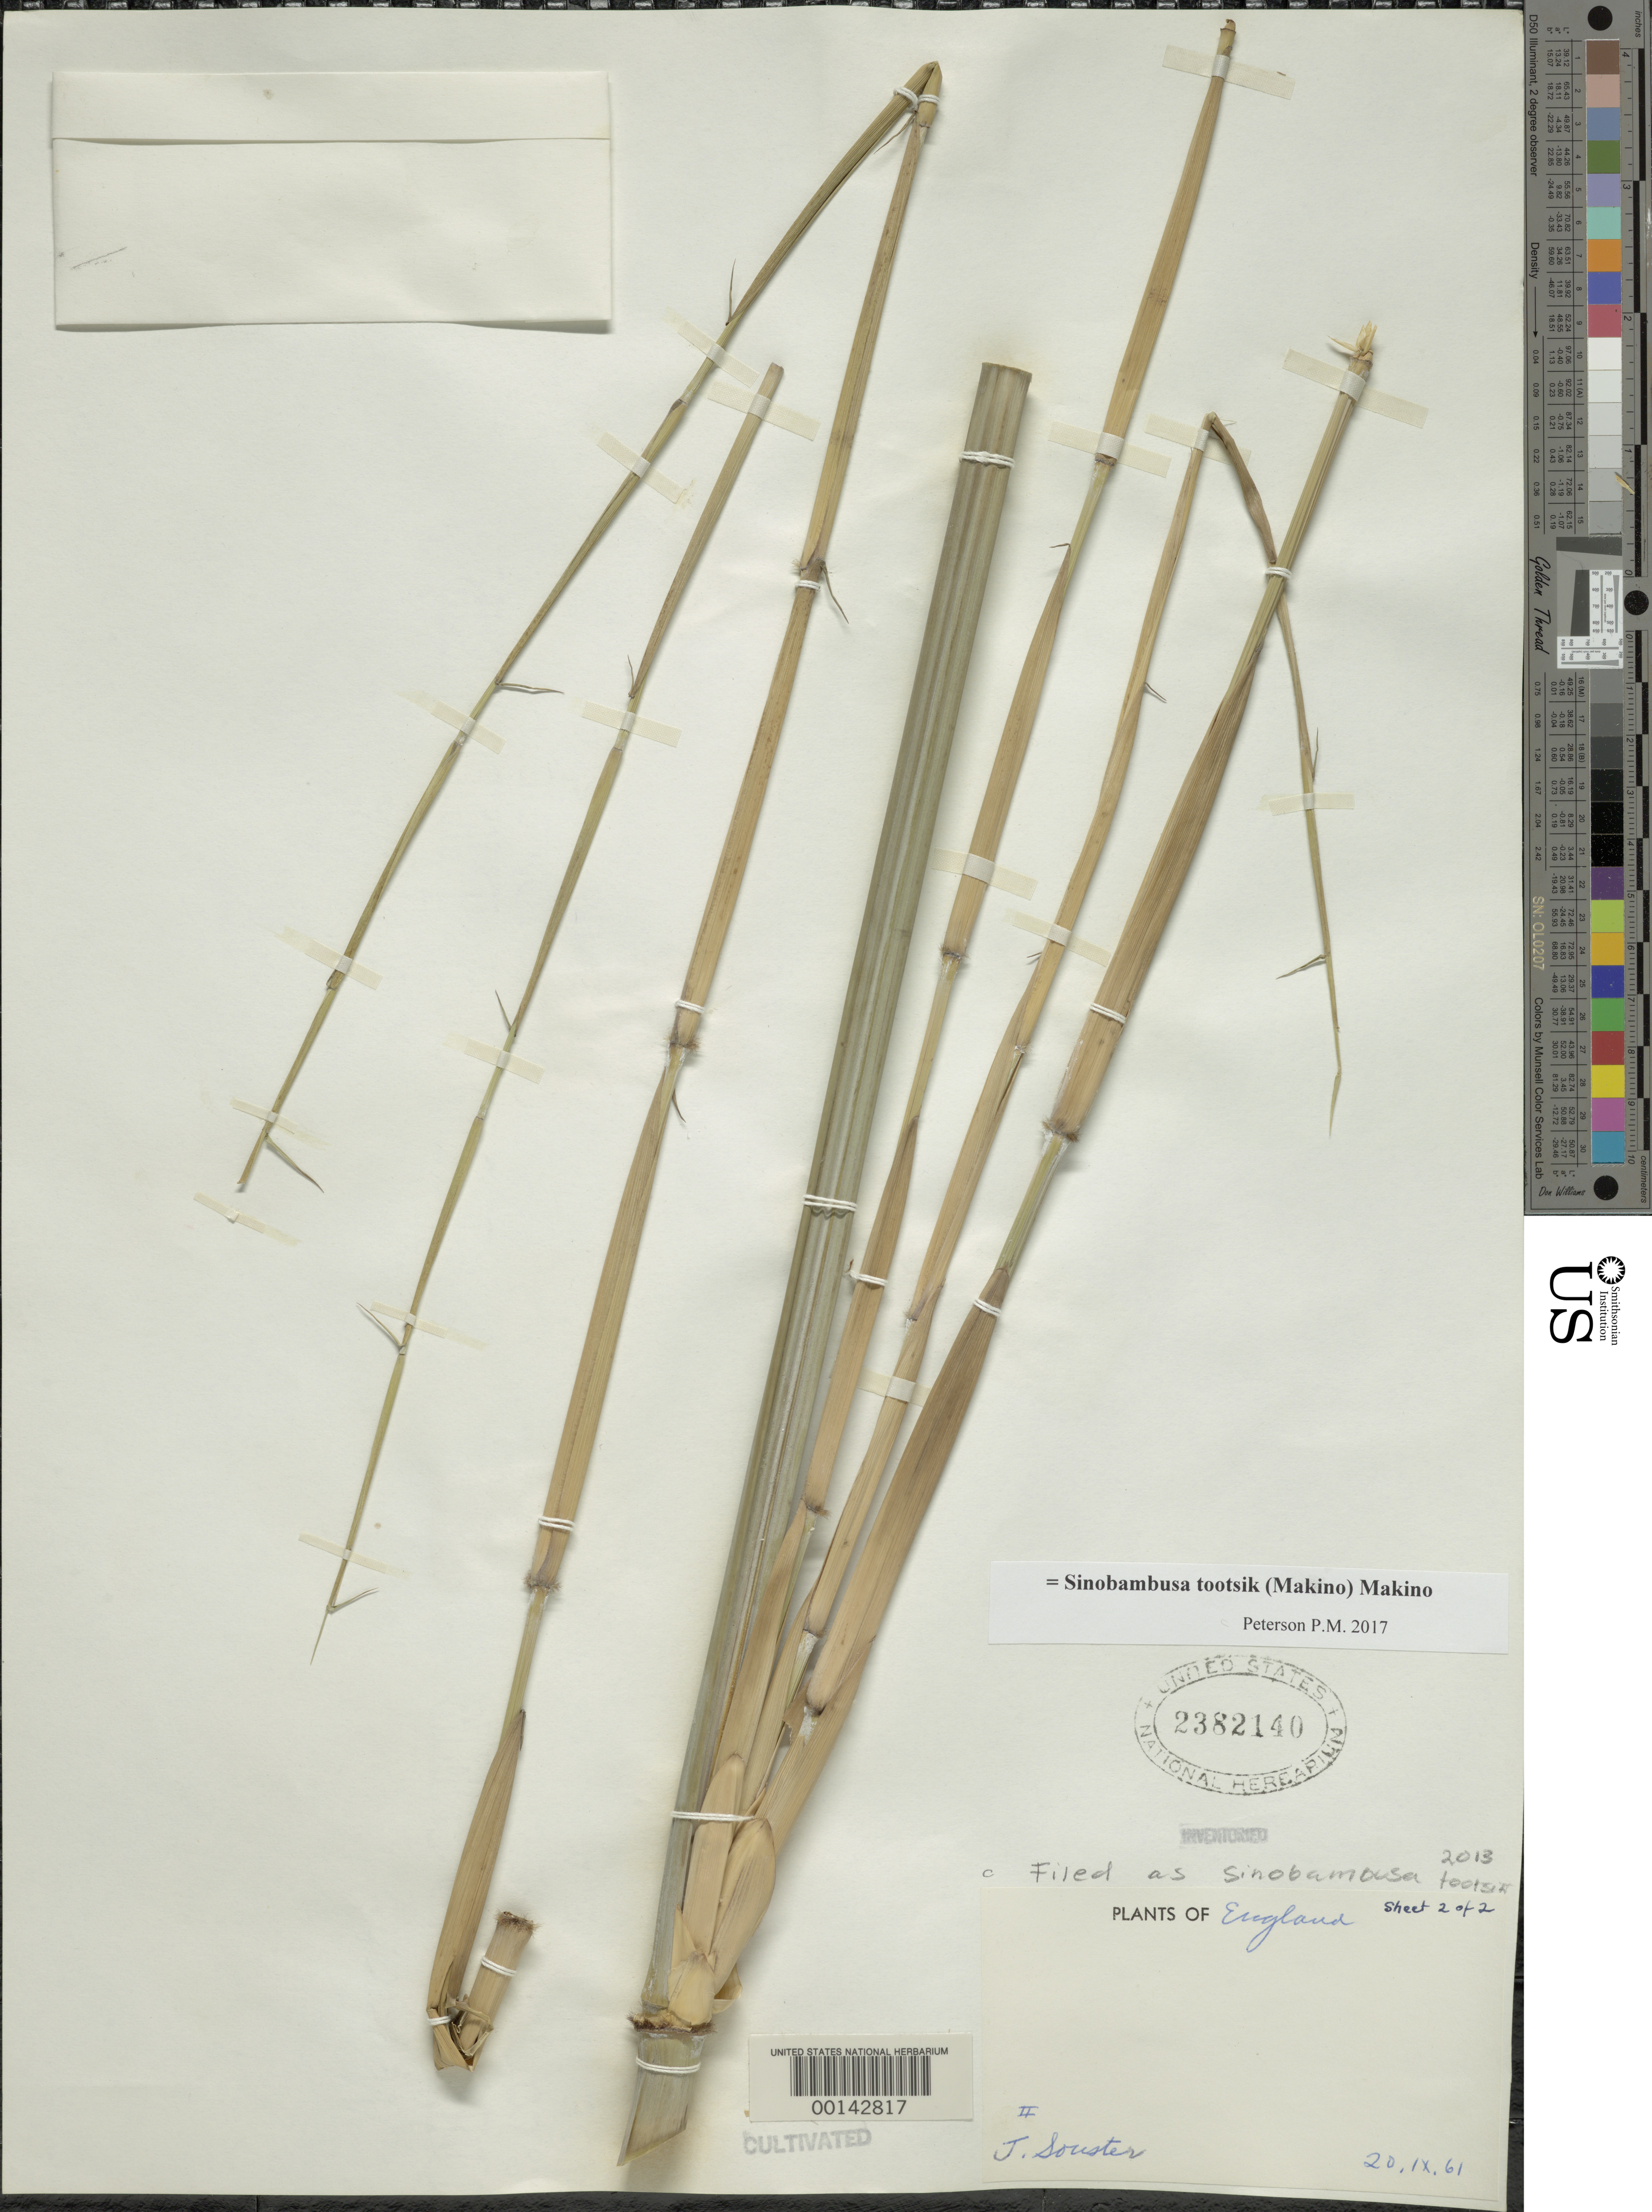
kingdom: Plantae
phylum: Tracheophyta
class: Liliopsida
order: Poales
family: Poaceae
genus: Sinobambusa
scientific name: Sinobambusa tootsik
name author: Makino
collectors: J. Souster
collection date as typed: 20 Sep 1961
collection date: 1961-09-20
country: United Kingdom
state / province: England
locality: Royal Botanic Gardens, Kew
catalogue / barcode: US 2382140